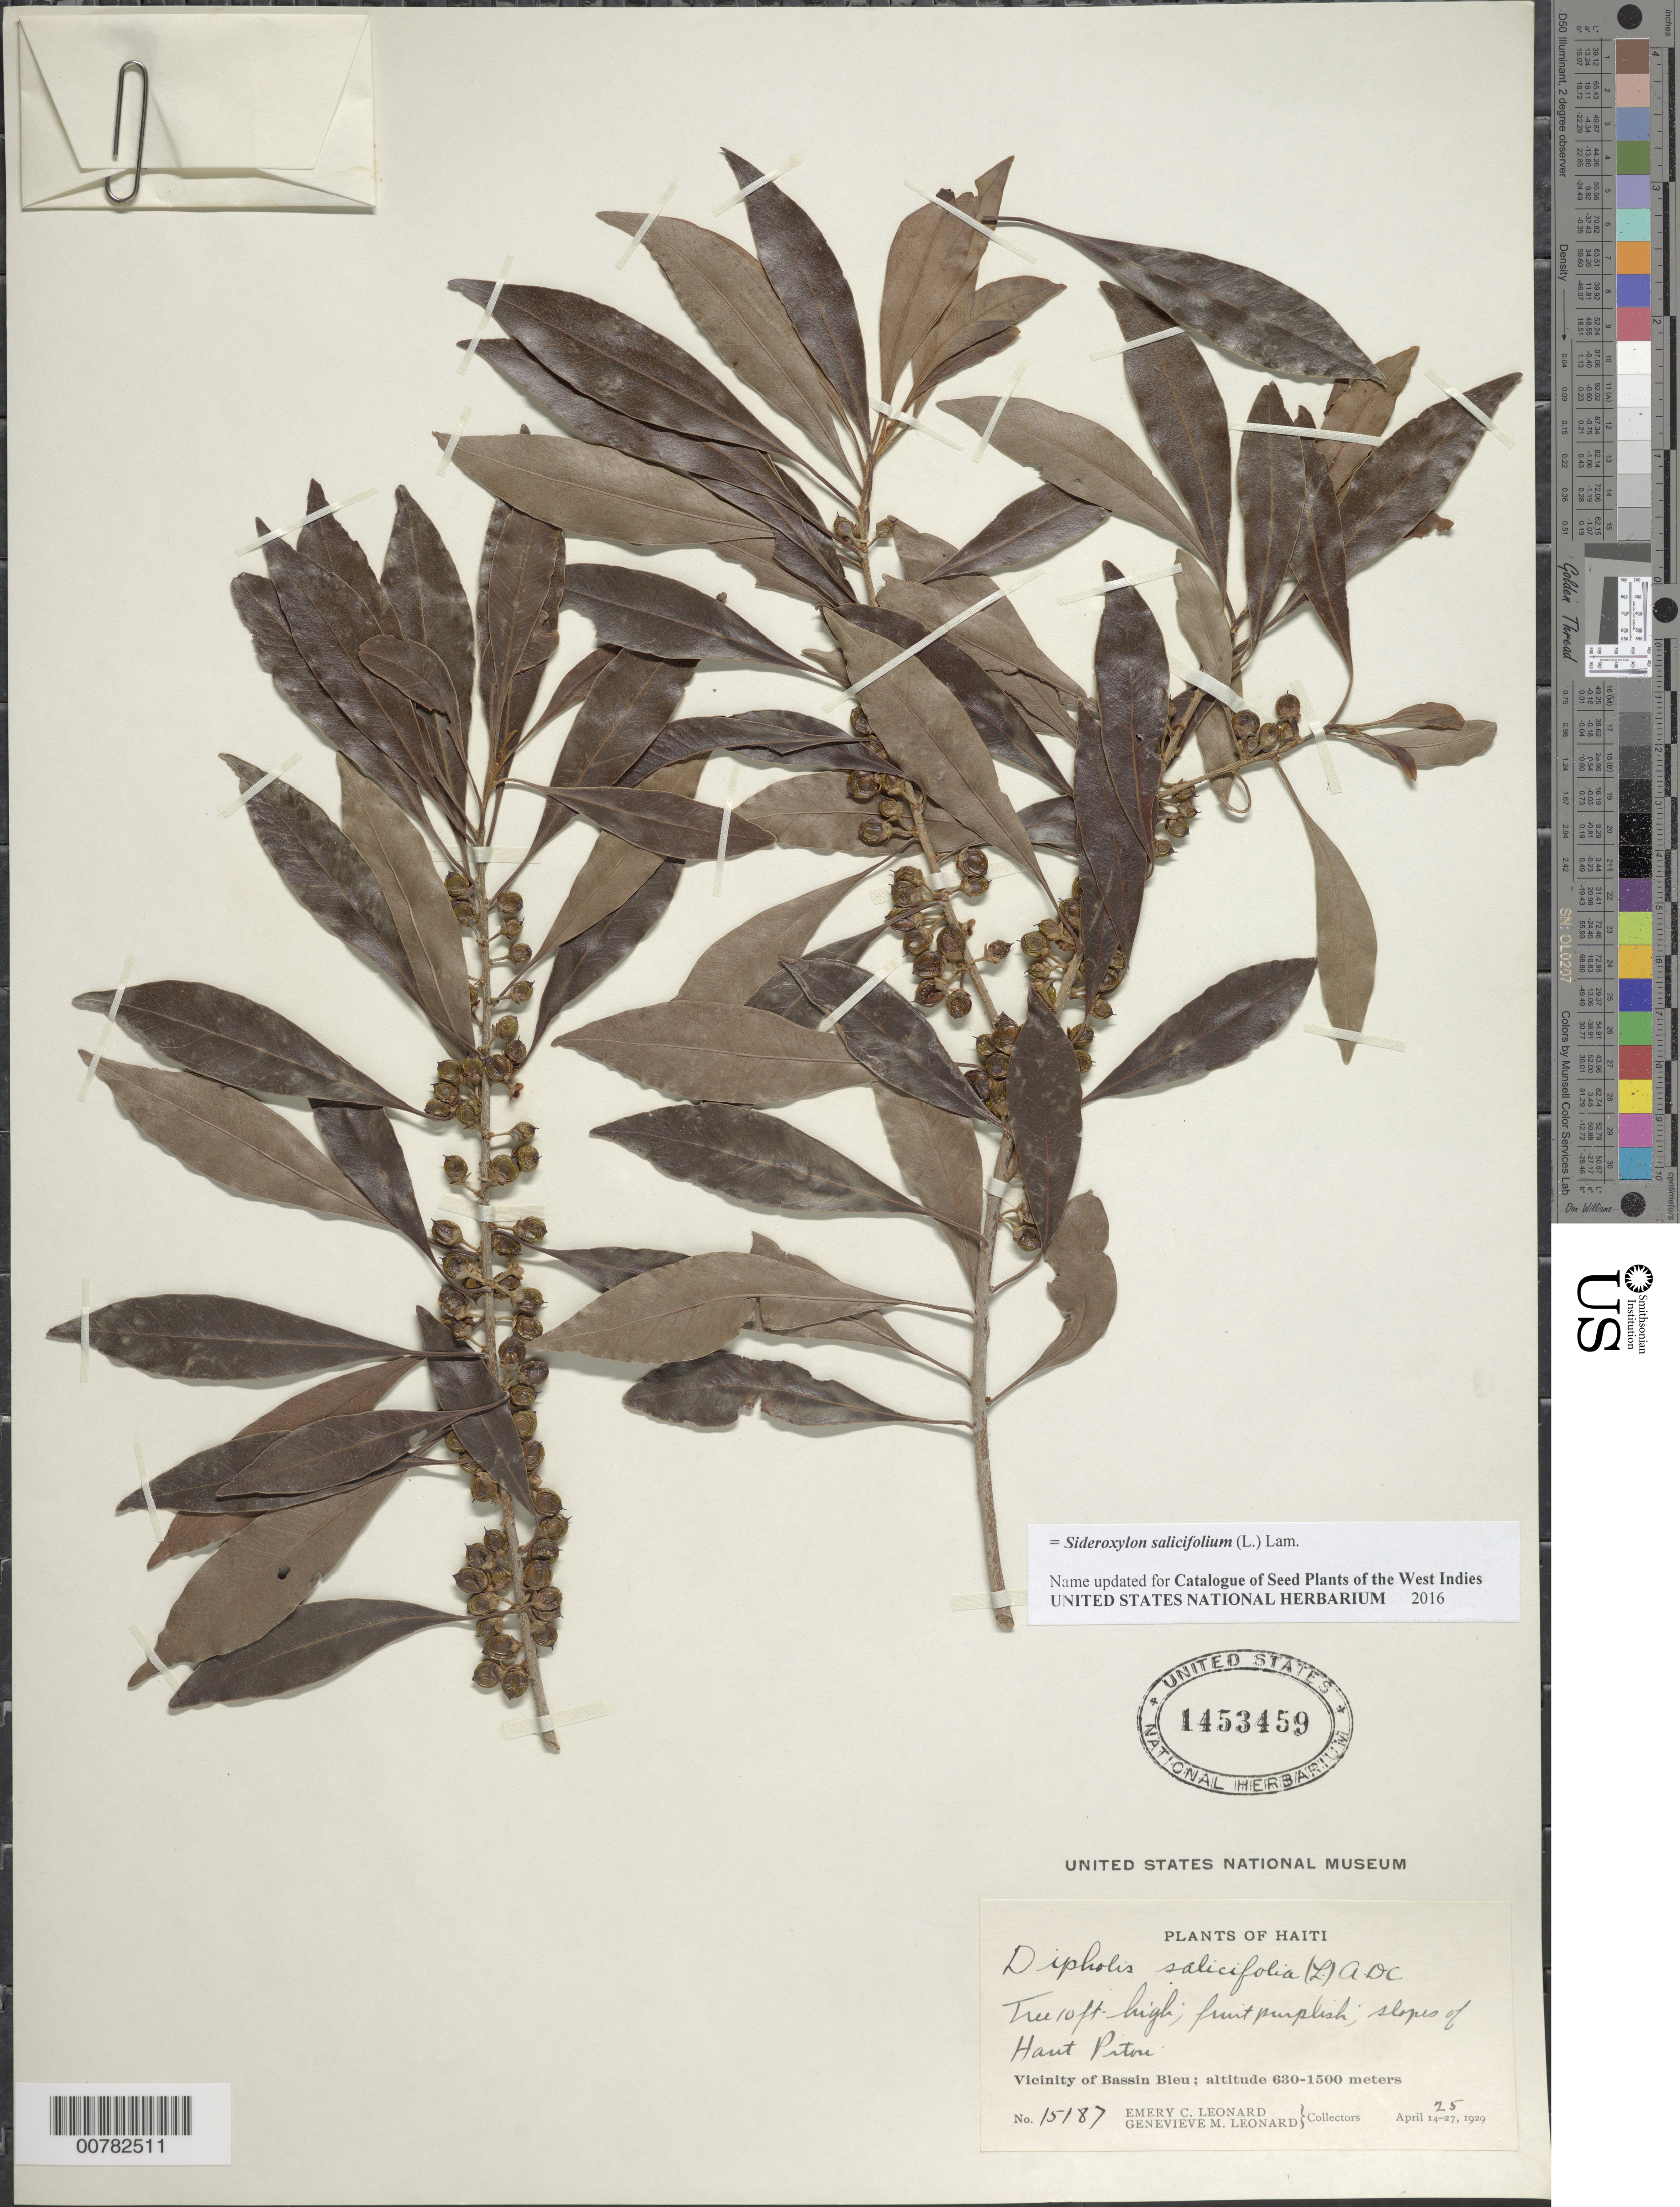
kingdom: Plantae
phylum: Tracheophyta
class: Magnoliopsida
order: Ericales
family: Sapotaceae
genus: Sideroxylon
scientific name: Sideroxylon salicifolium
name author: (L.) Lam.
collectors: E. C. Leonard & G. M. Leonard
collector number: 15187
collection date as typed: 25 Apr 1929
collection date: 1929-04-25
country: Haiti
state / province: Nord-Ouest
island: Hispaniola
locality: Vicinity of Bassin Bleu, slopes of Haut Piton.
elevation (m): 630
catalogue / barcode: US 1453459